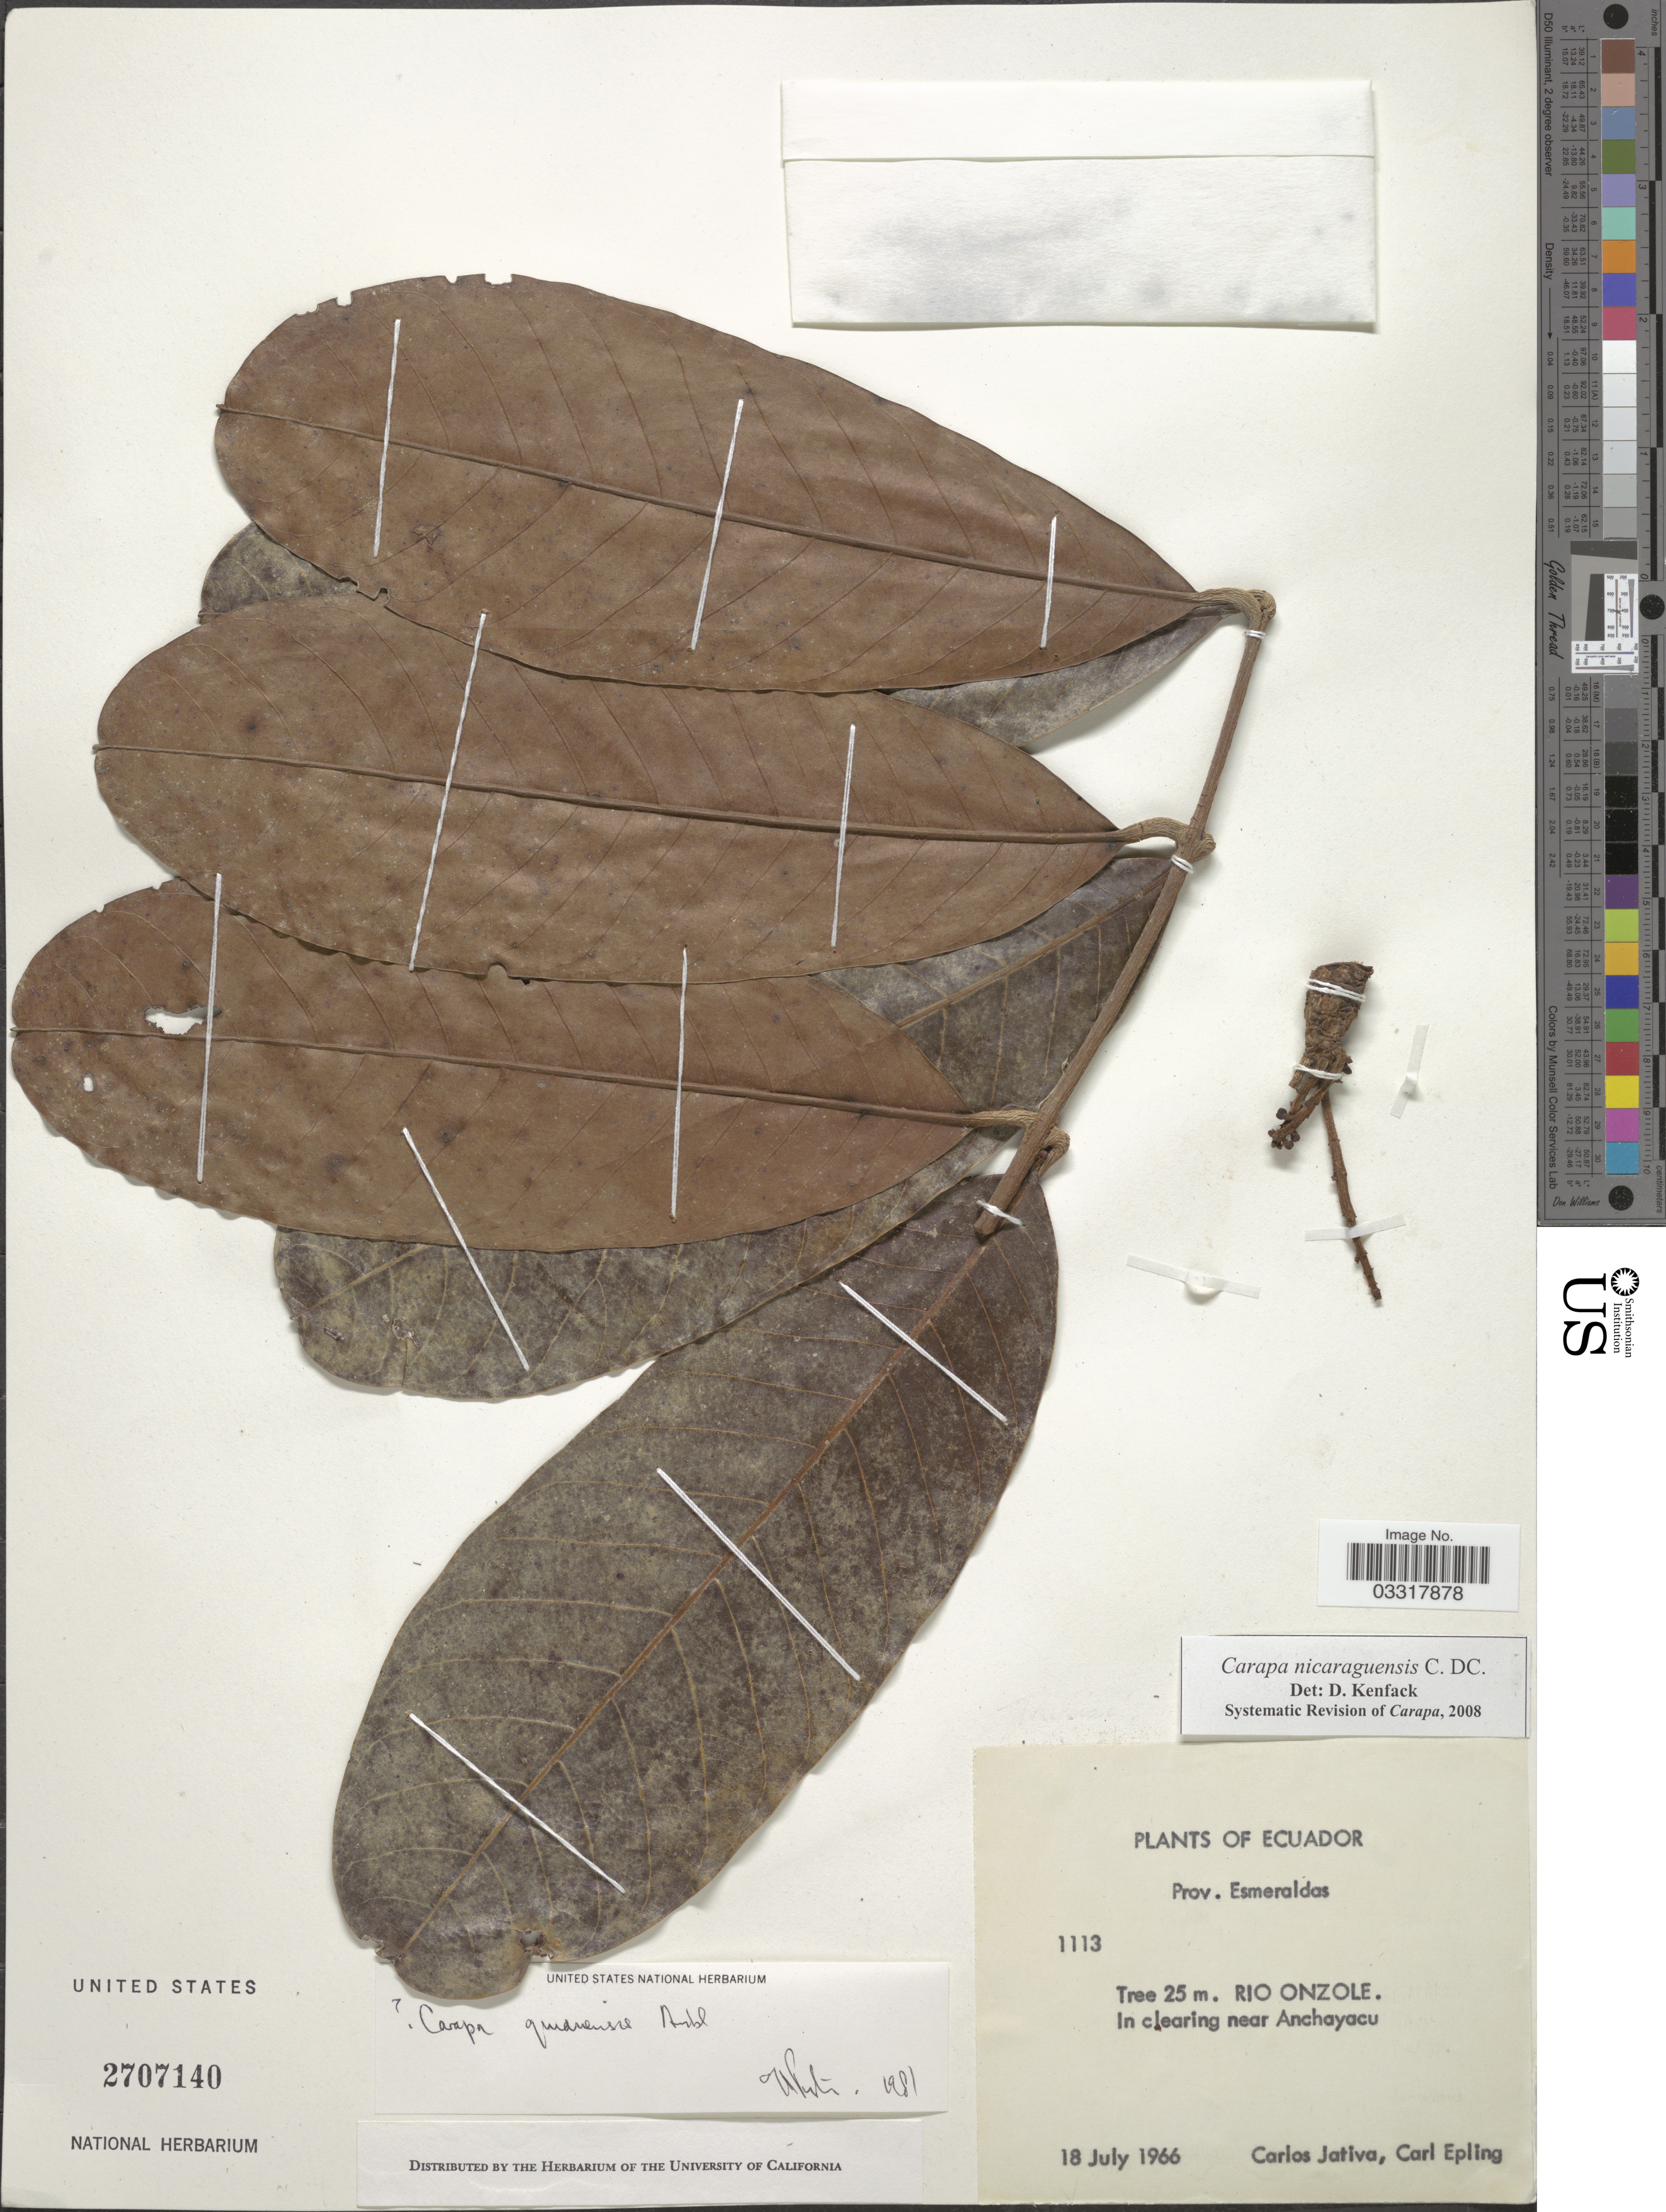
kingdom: Plantae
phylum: Tracheophyta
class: Magnoliopsida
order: Sapindales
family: Meliaceae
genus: Carapa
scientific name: Carapa nicaraguensis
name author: C. DC.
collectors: C. D. Játiva & C. C. Epling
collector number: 1113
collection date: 1966-07-18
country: Ecuador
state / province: Esmeraldas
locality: Rio Onzole. In clearing near Anchayacu.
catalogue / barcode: US 2707140